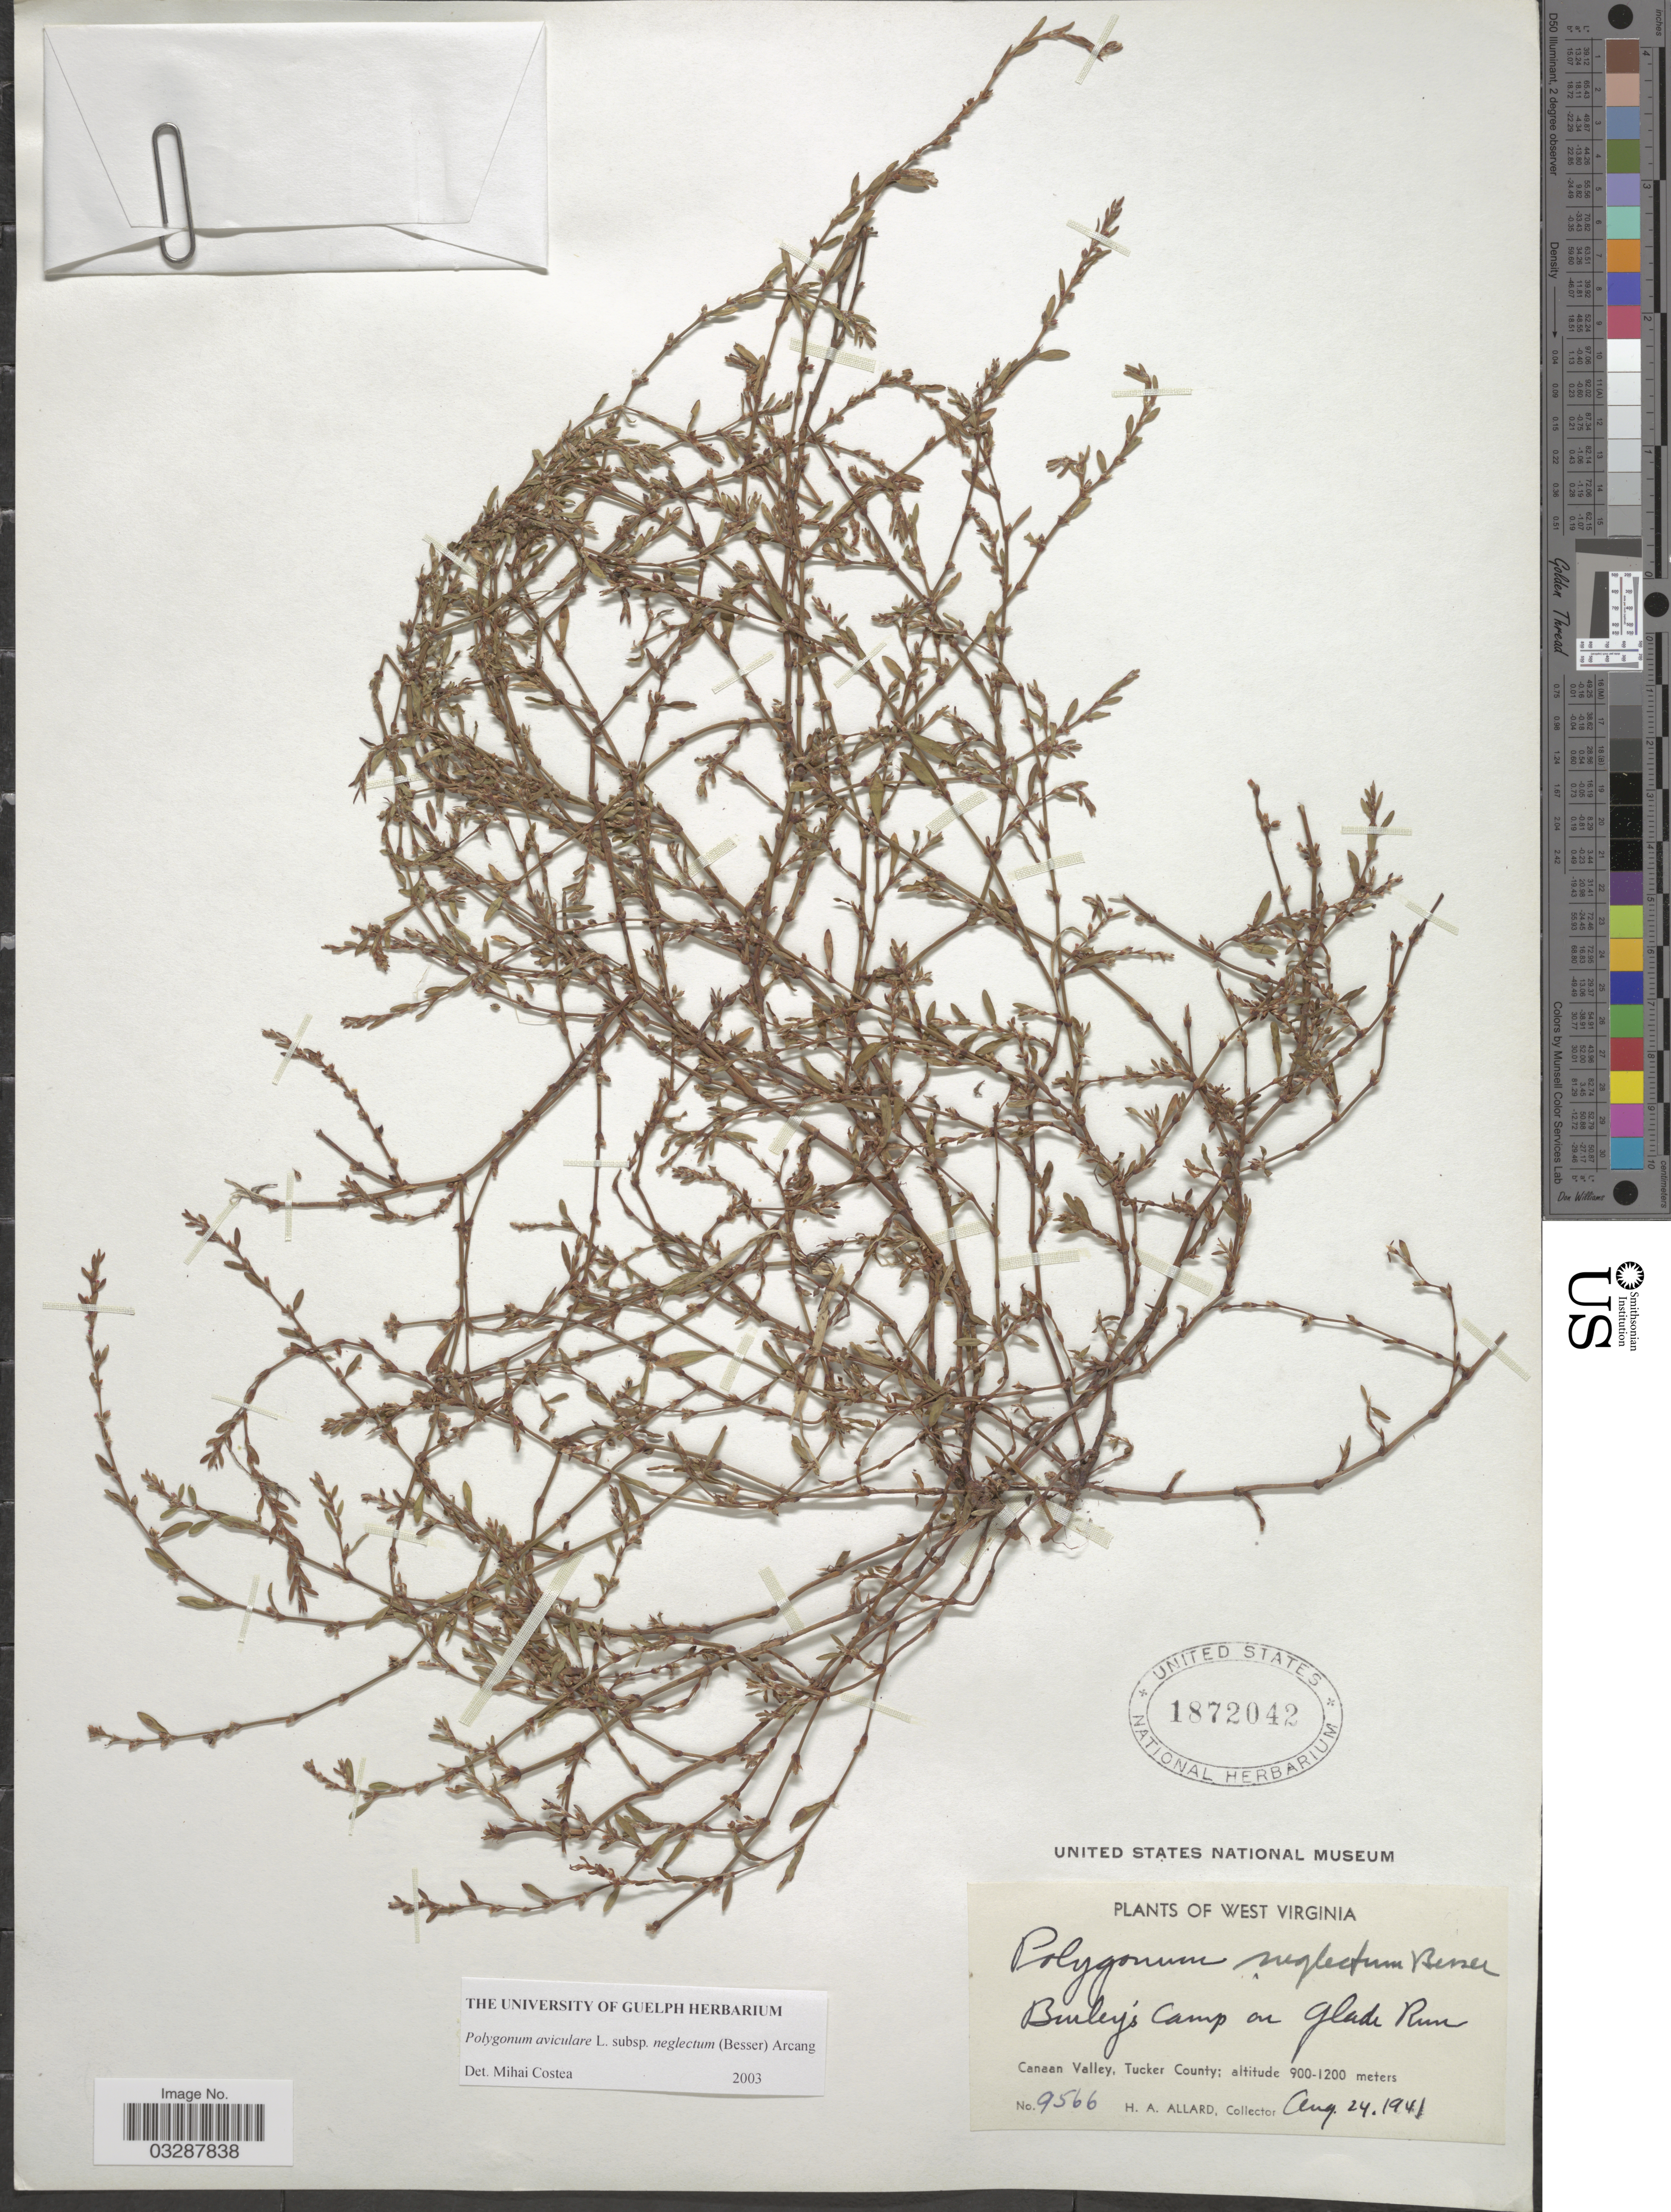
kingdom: Plantae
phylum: Tracheophyta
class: Magnoliopsida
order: Caryophyllales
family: Polygonaceae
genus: Polygonum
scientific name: Polygonum aviculare subsp. neglectum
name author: (Besser) Arcang.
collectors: H. A. Allard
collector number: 9566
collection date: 1941-08-24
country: United States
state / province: West Virginia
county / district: Tucker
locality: Burley's Camp on Glade Run. Canaan Valley, Tucker County.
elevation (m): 900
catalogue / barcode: US 1872042